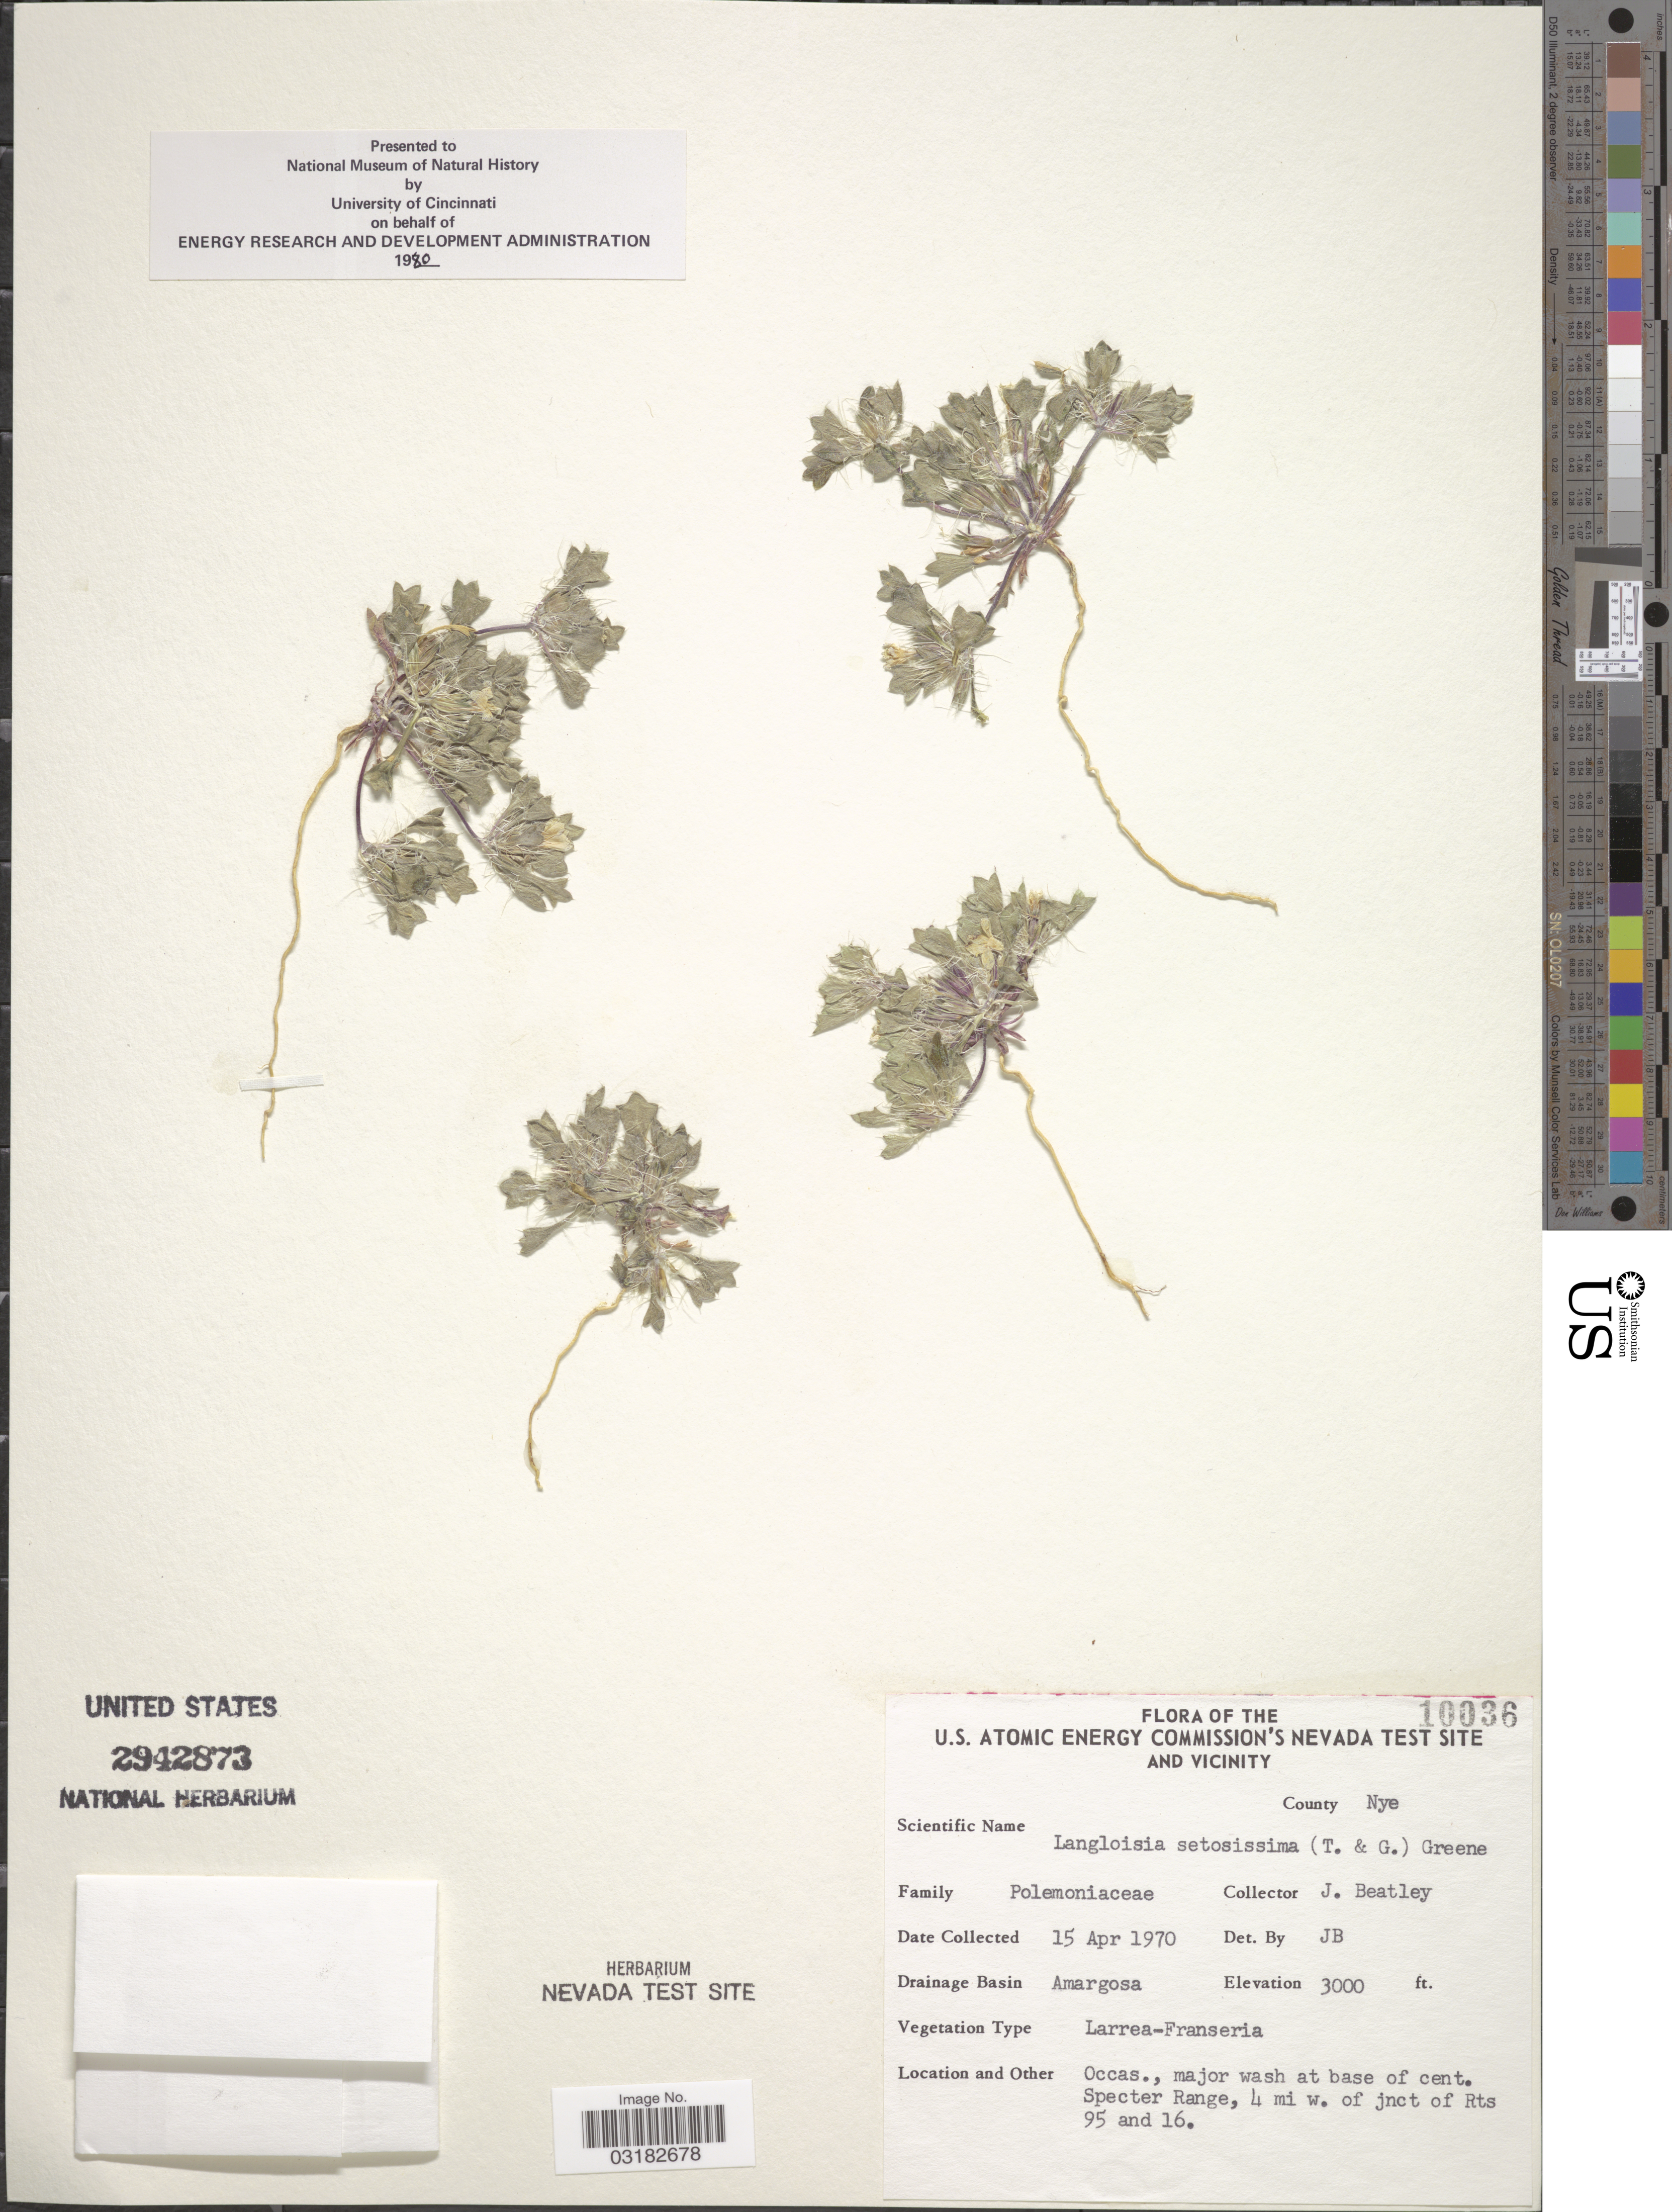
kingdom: Plantae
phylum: Tracheophyta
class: Magnoliopsida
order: Ericales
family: Polemoniaceae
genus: Langloisia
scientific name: Langloisia setosissima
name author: (Torr. & A. Gray) Greene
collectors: J. C. Beatley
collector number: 10036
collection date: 1970-04-15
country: United States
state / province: Nevada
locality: U.S. Atomic Energy Commission's Nevada Test Site and vicinity. County Nye. Drainage Basin Amargosa. Occas., major wash at base of cent. Specter Range, 4 mi w. of jnct of Rts 95 and 16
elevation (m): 914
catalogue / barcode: US 2942873